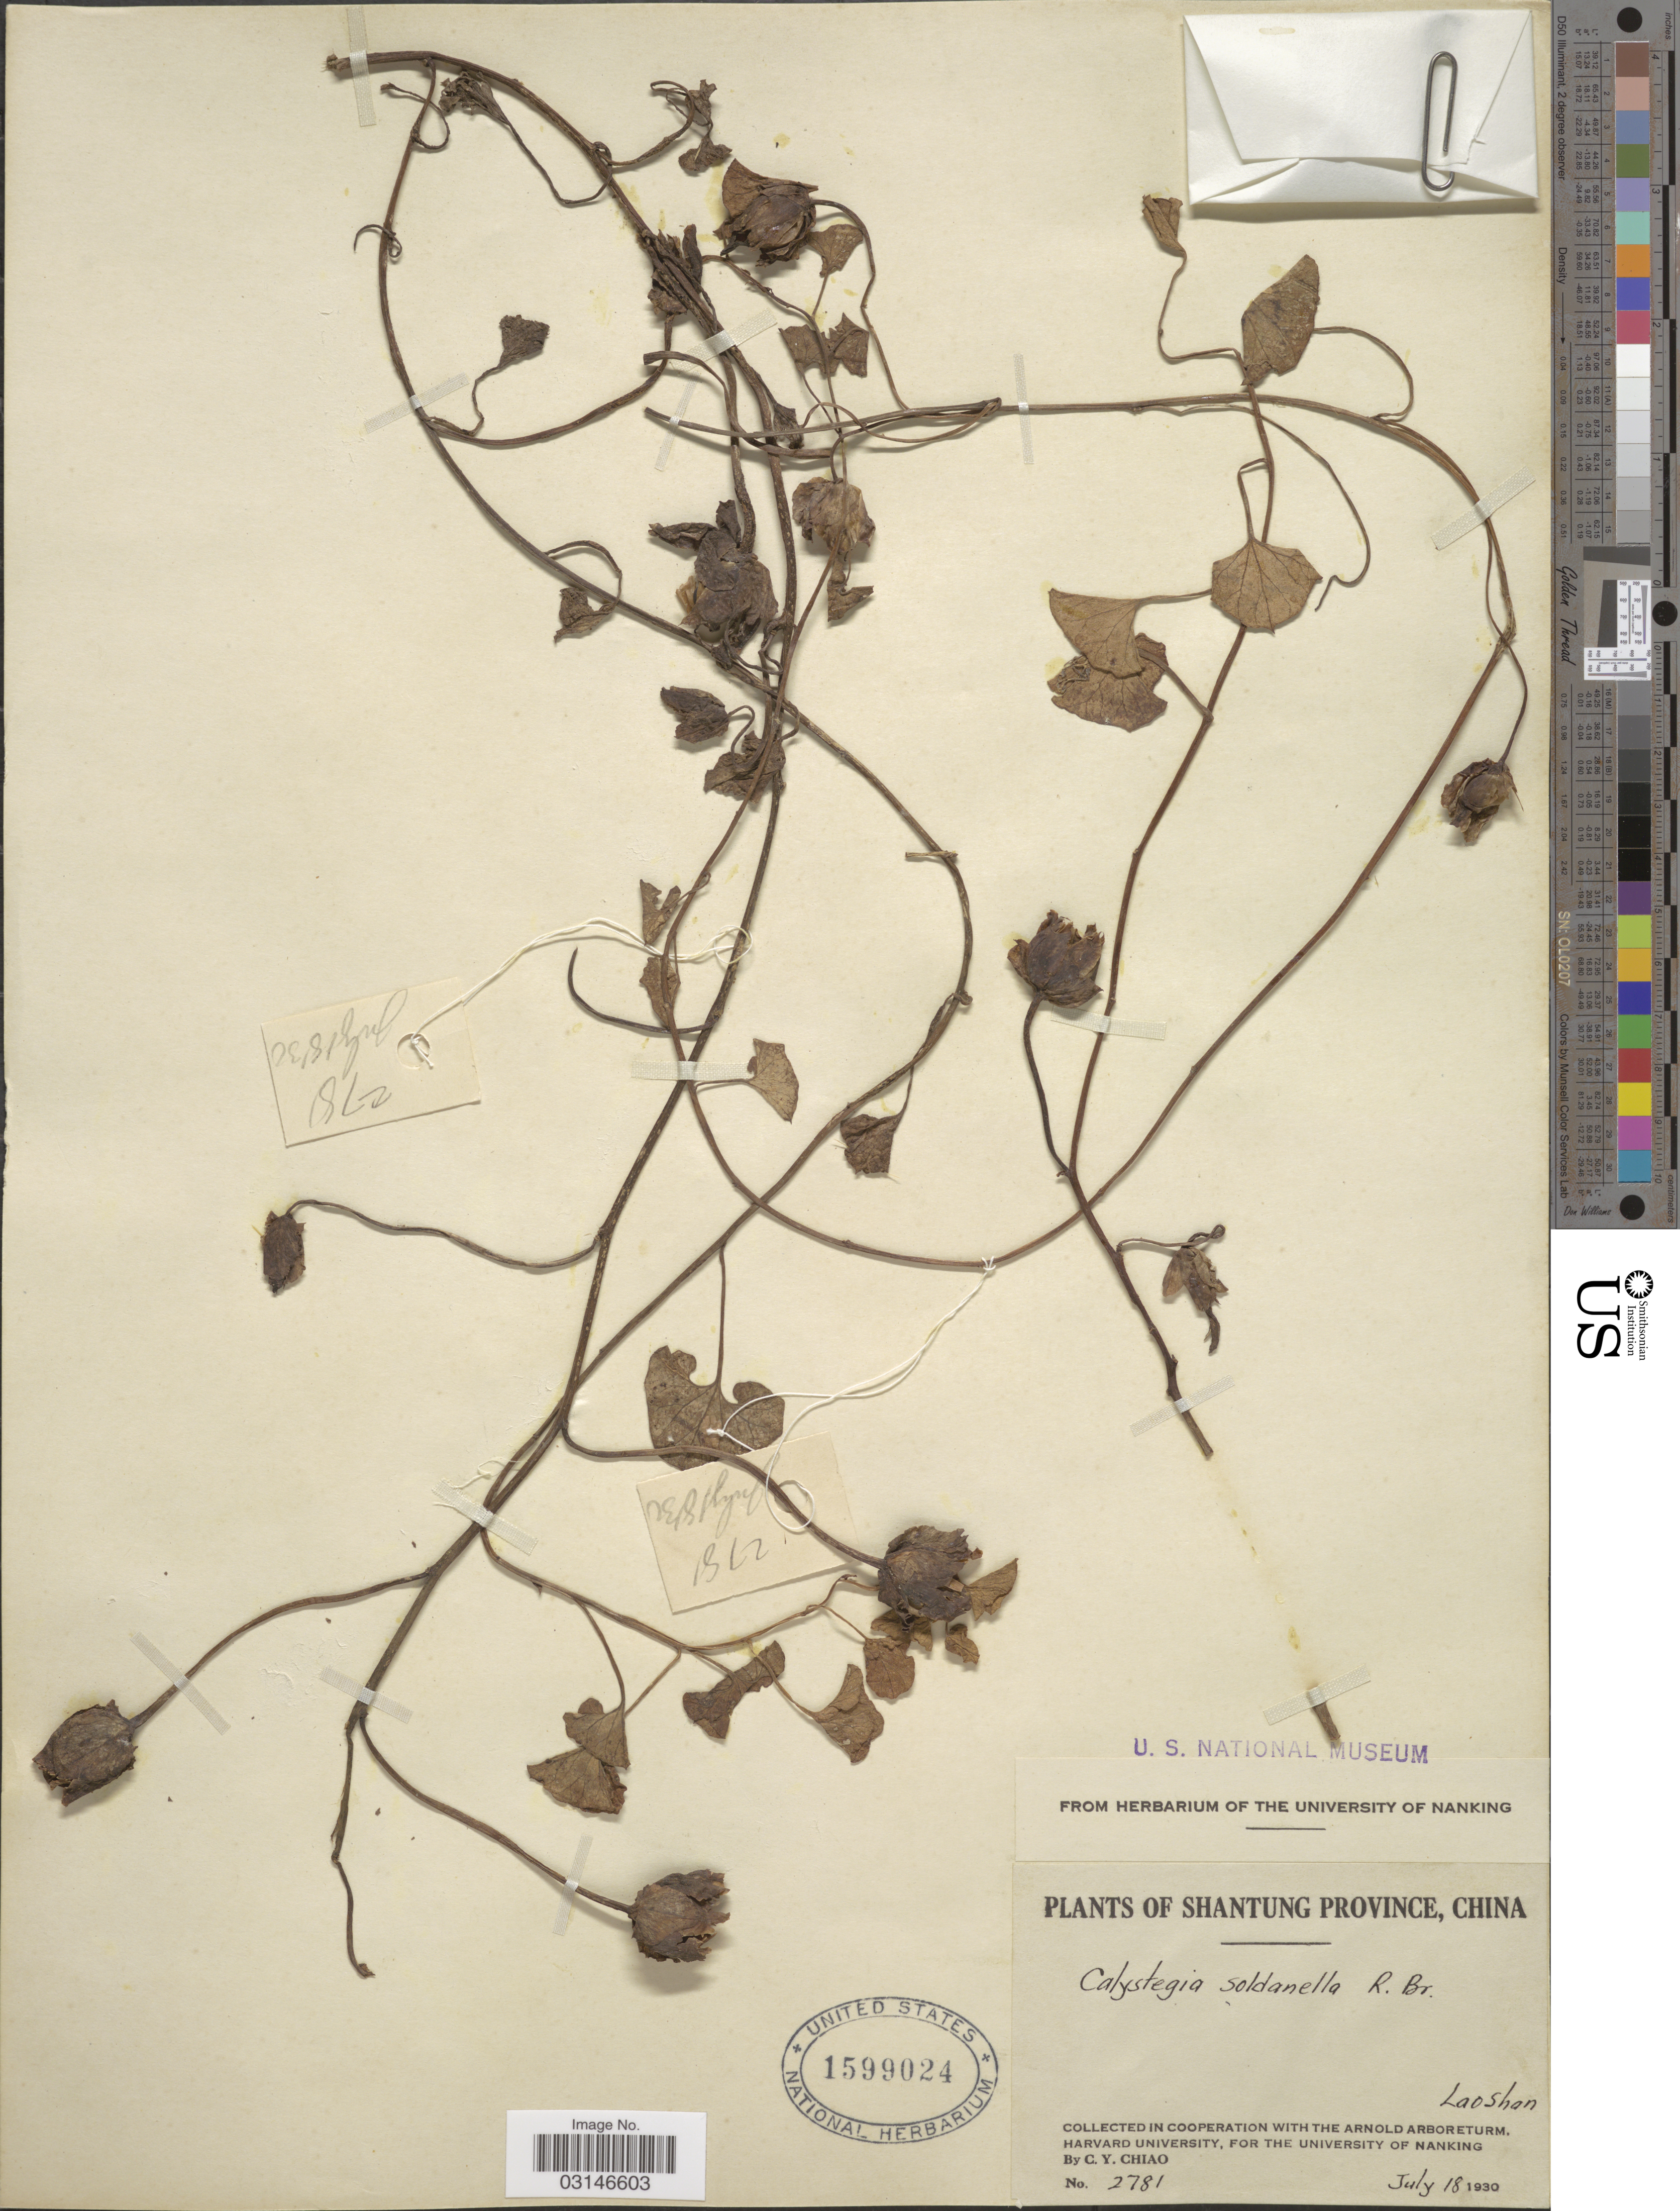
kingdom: Plantae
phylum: Tracheophyta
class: Magnoliopsida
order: Solanales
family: Convolvulaceae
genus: Calystegia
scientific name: Calystegia soldanella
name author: (L.) R. Br.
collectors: C. Y. Chiao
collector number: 2781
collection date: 1930-07-18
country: China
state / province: Shandong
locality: Shantung Province. Lao Shan.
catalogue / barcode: US 1599024